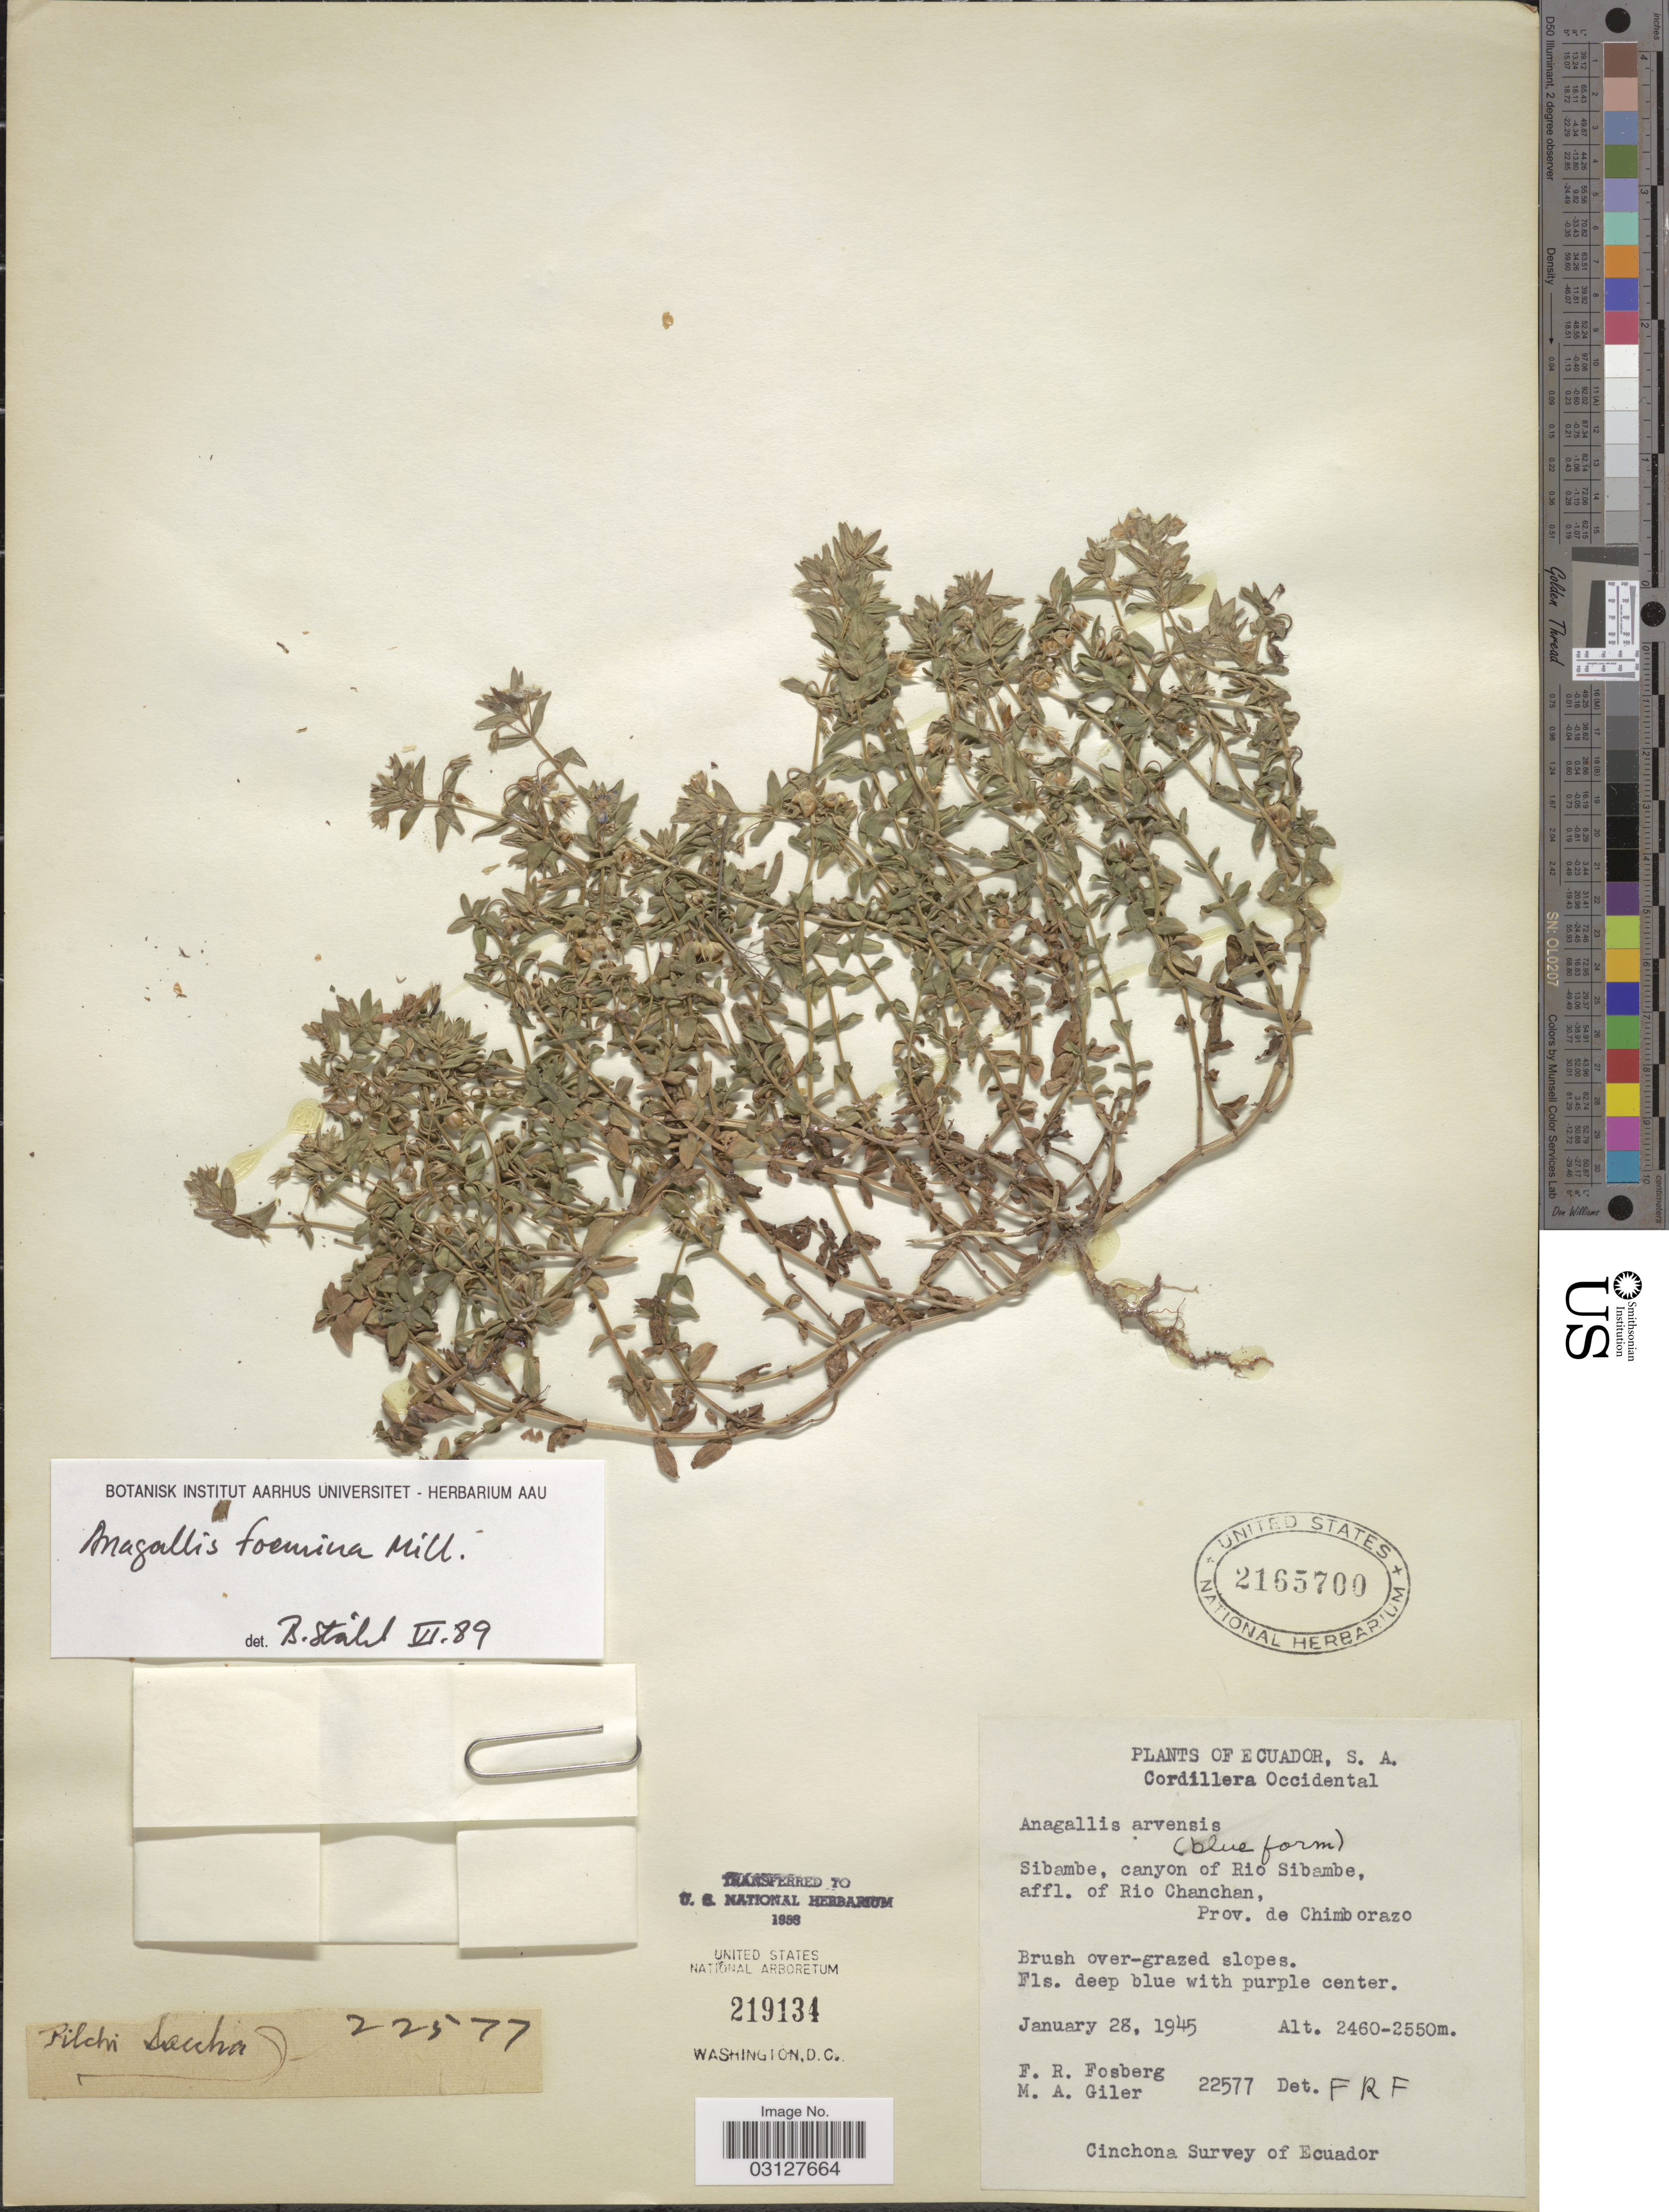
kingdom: Plantae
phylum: Tracheophyta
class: Magnoliopsida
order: Ericales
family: Primulaceae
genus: Anagallis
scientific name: Anagallis foemina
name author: Mill.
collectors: F. R. Fosberg & M. Giler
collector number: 22577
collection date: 1945-01-28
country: Ecuador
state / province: Chimborazo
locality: Cordillera Occidental, Sibambe, canyon of Rio Sibambe, affl. of Rio Chanchan, Prov. de Chimborazo.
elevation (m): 2460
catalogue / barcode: US 2165700